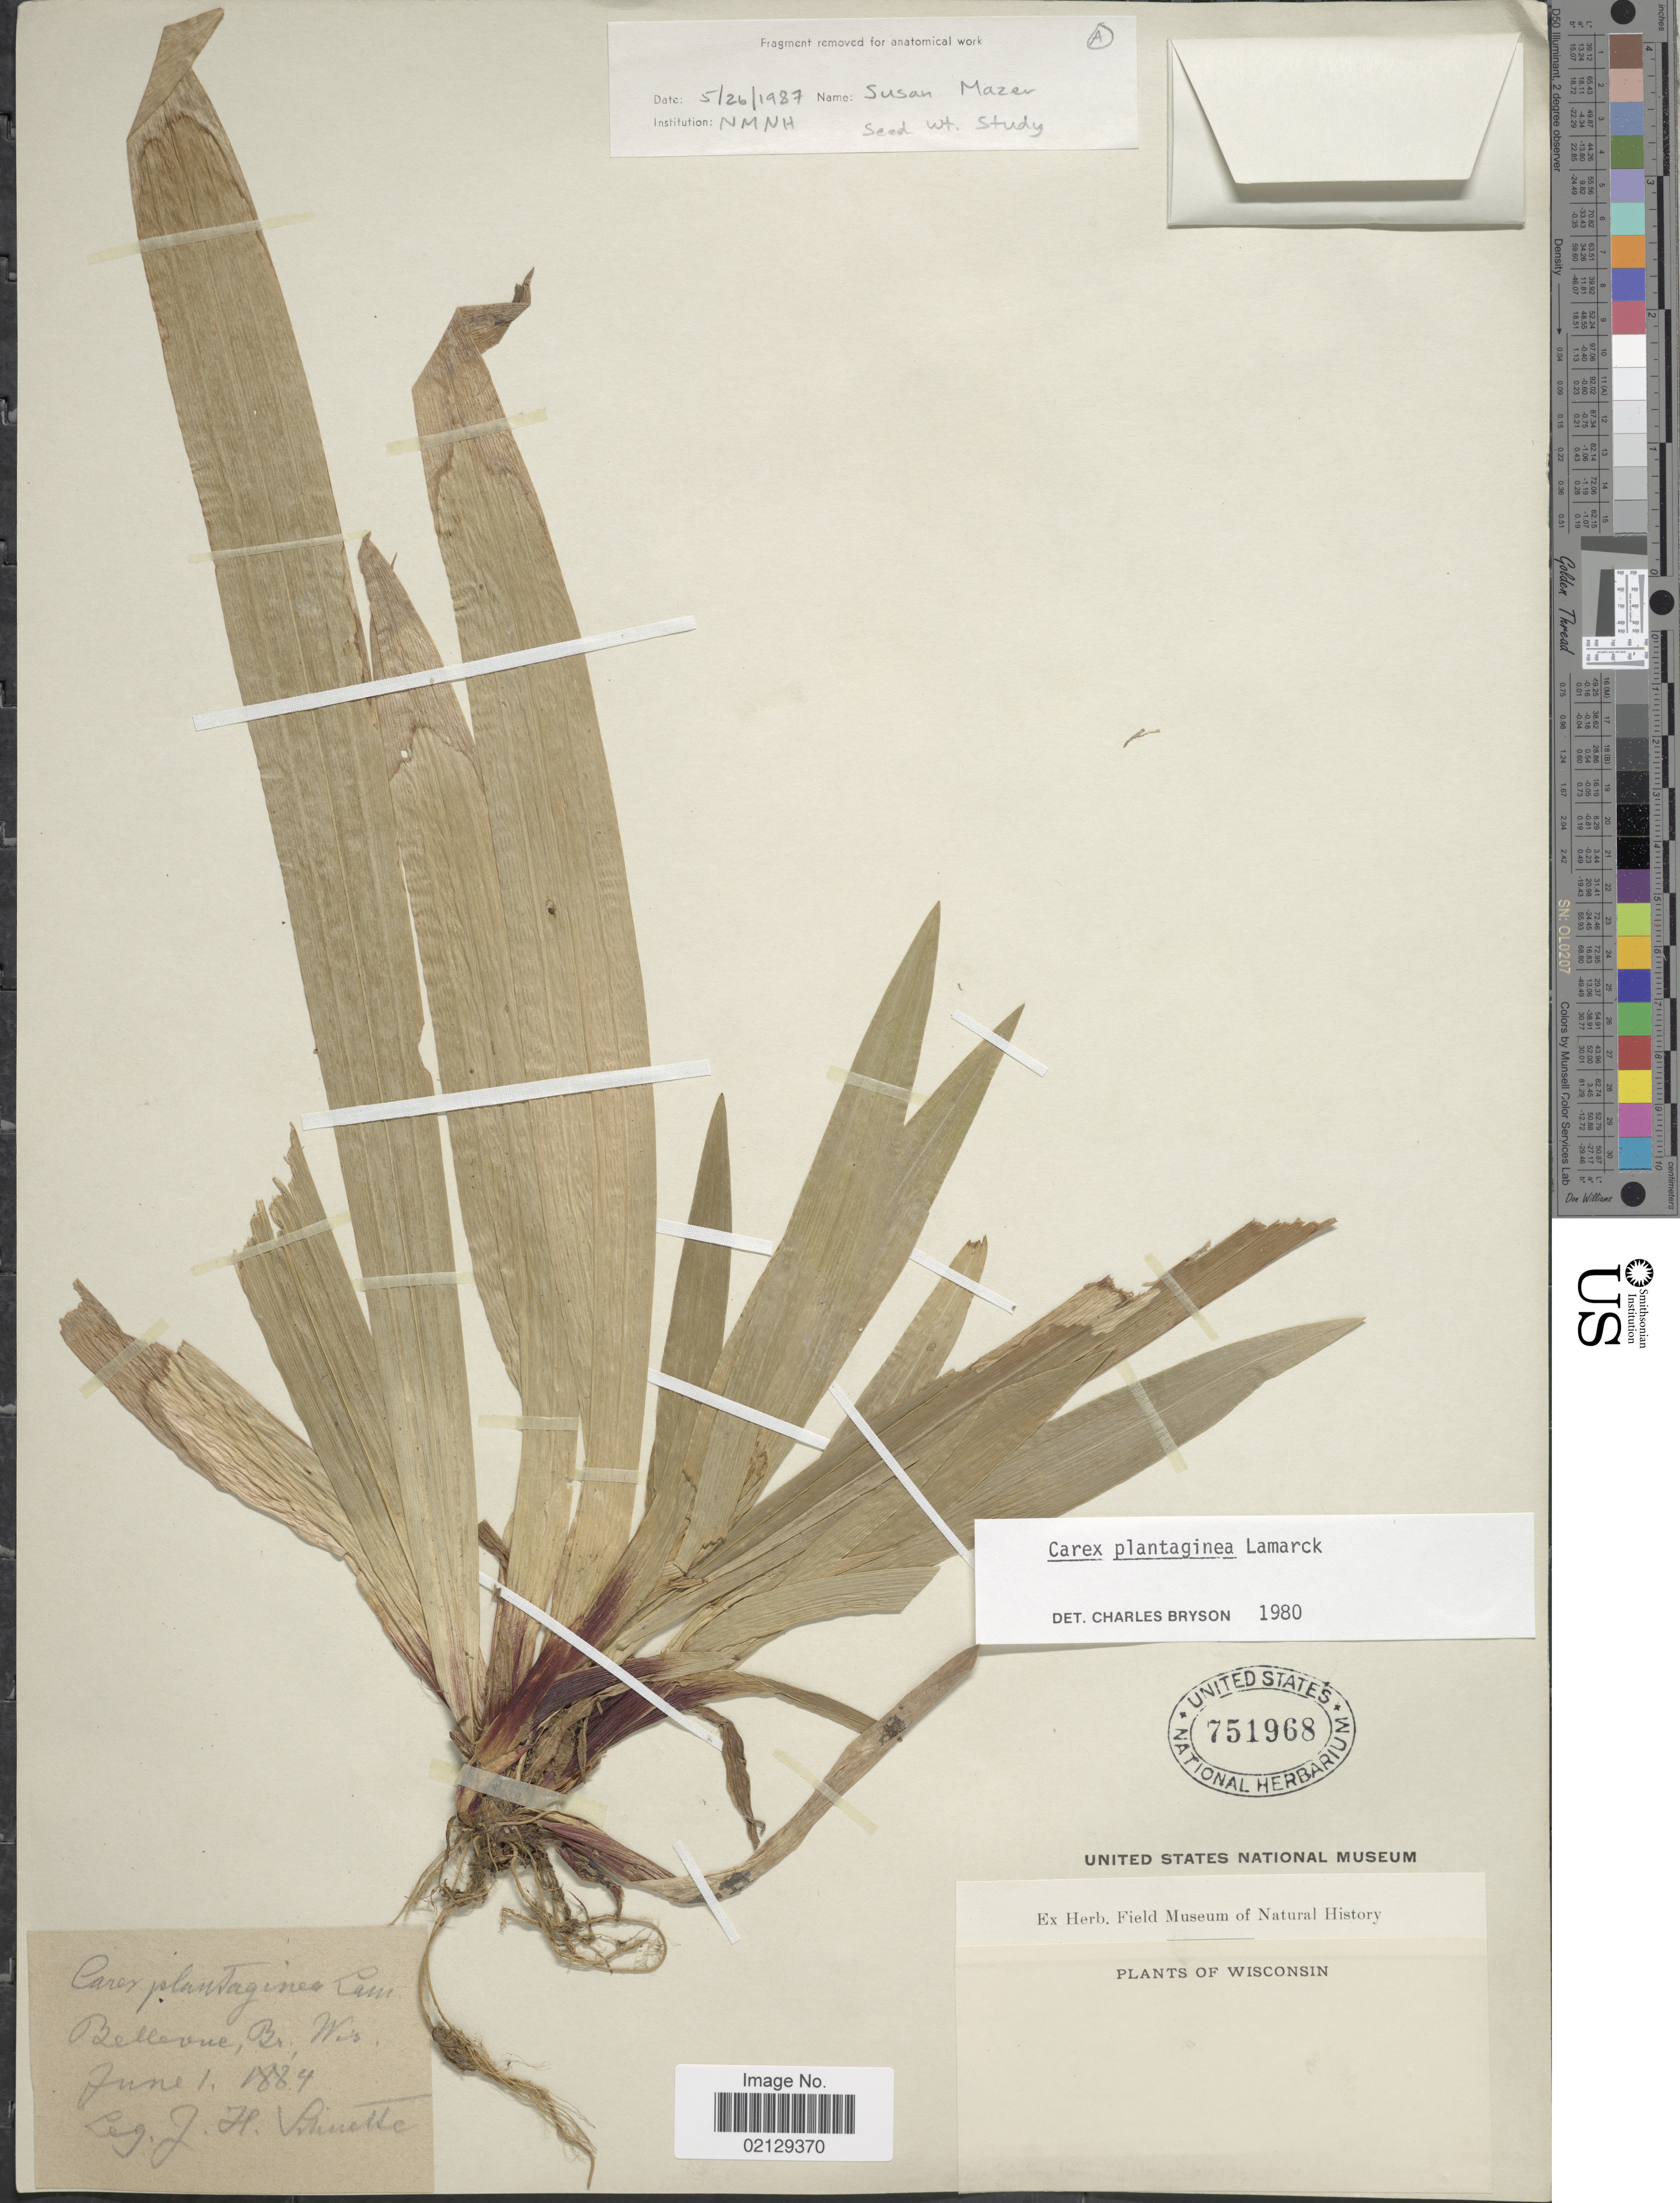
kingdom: Plantae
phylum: Tracheophyta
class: Liliopsida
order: Poales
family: Cyperaceae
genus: Carex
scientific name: Carex plantaginea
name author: Lam.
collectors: J. H. Schuette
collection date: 1884-06-01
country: United States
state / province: Wisconsin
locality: Bellevue, Br., Wis.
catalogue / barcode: US 751968